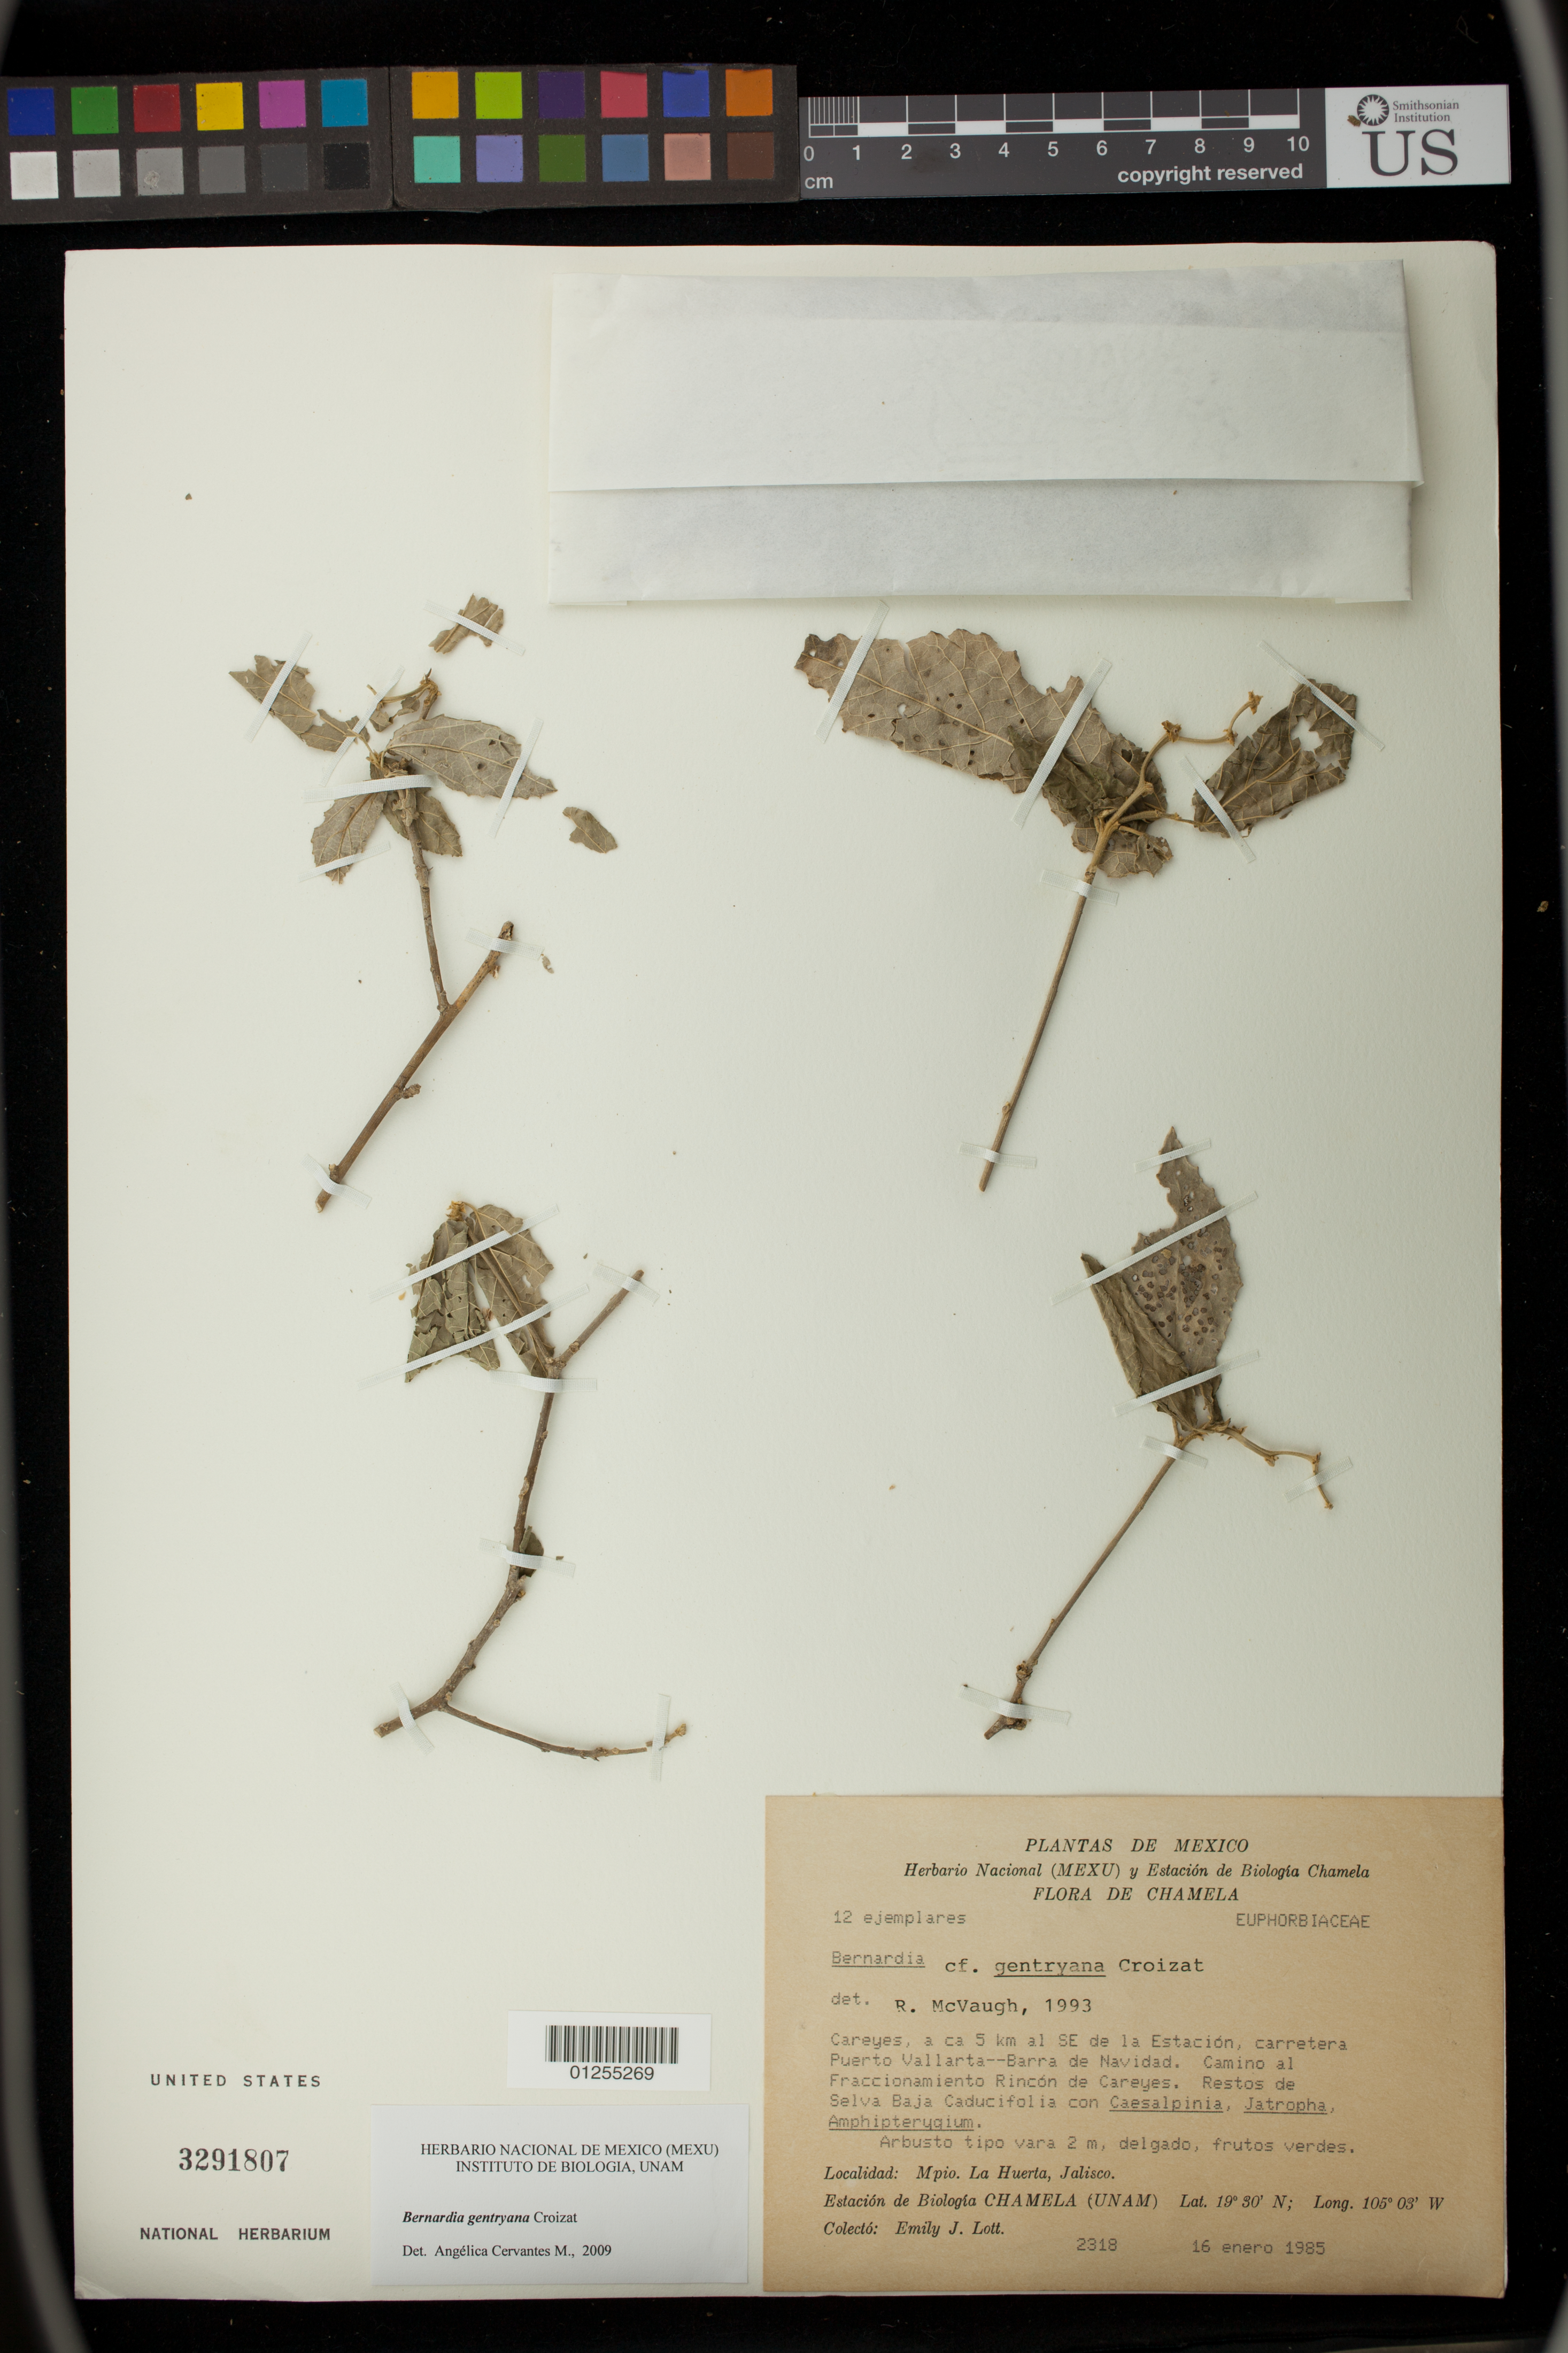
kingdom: Plantae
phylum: Tracheophyta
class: Magnoliopsida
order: Malpighiales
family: Euphorbiaceae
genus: Bernardia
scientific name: Bernardia gentryana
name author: Croizat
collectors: E. J. Lott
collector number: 2318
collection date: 1985-01-16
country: Mexico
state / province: Jalisco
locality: Mpio. La Huerta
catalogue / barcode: US 3291807